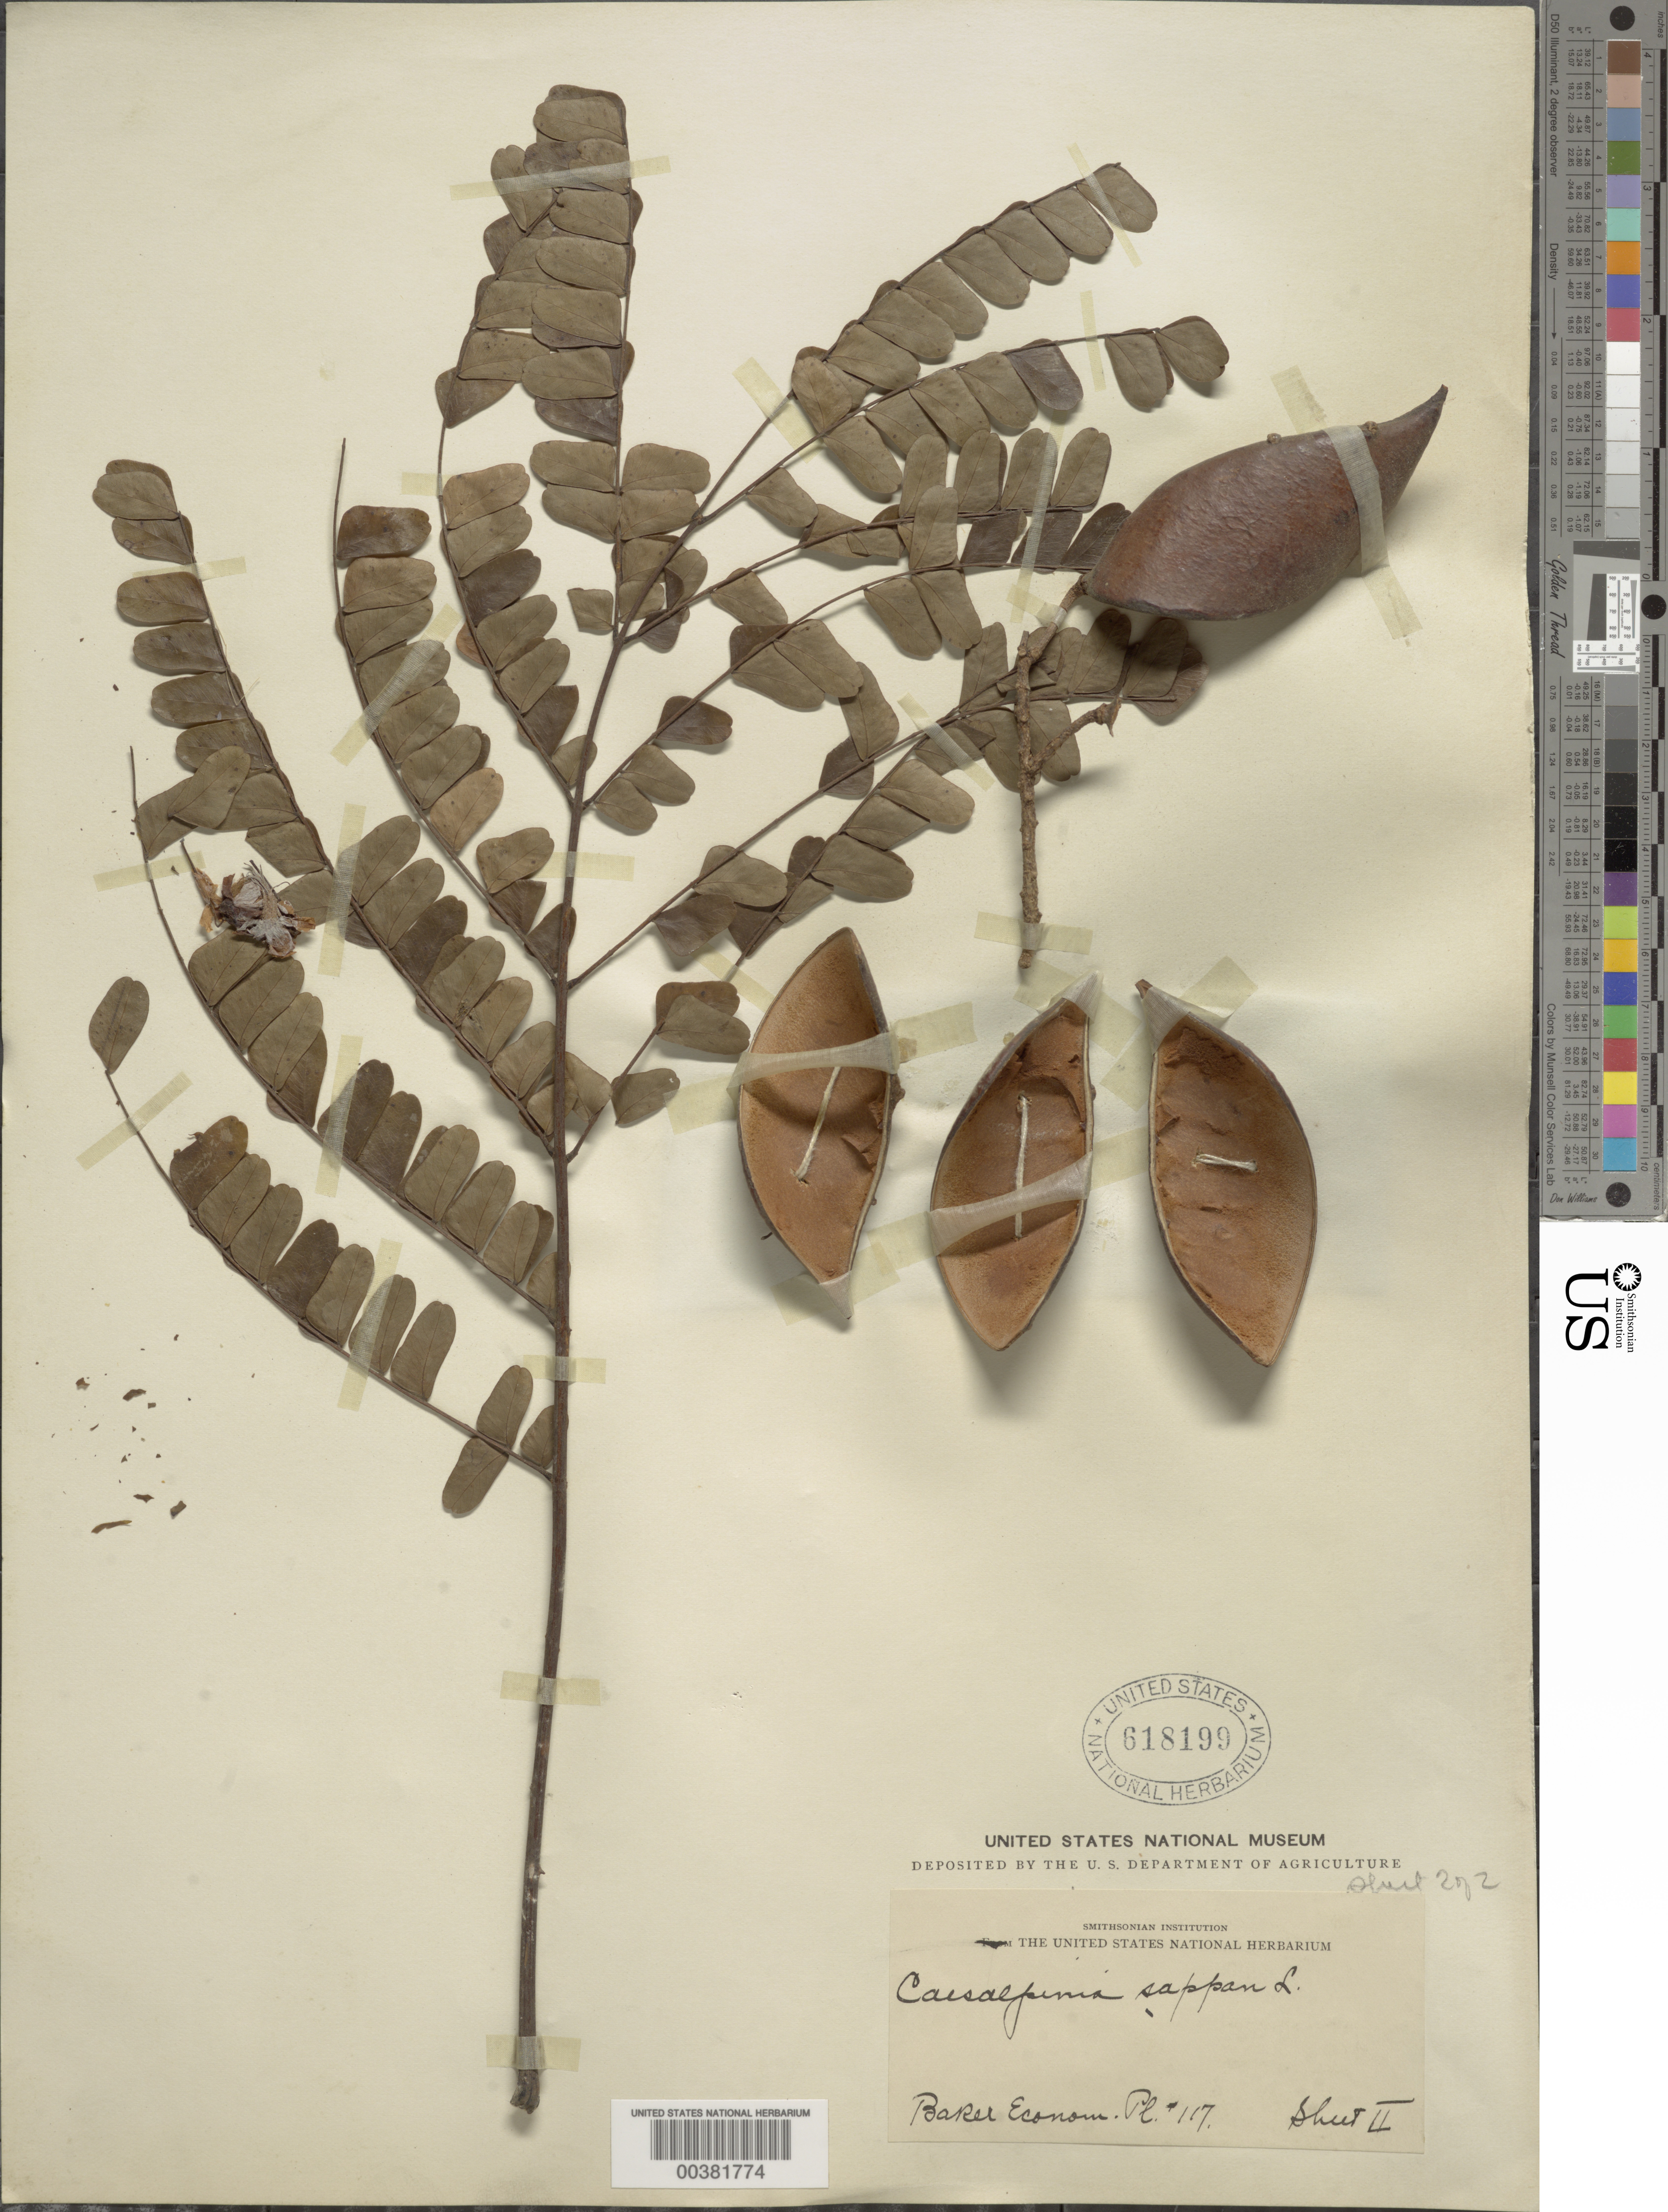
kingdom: Plantae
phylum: Tracheophyta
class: Magnoliopsida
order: Fabales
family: Fabaceae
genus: Biancaea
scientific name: Biancaea sappan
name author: (L.) Tod.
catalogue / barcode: US 618199